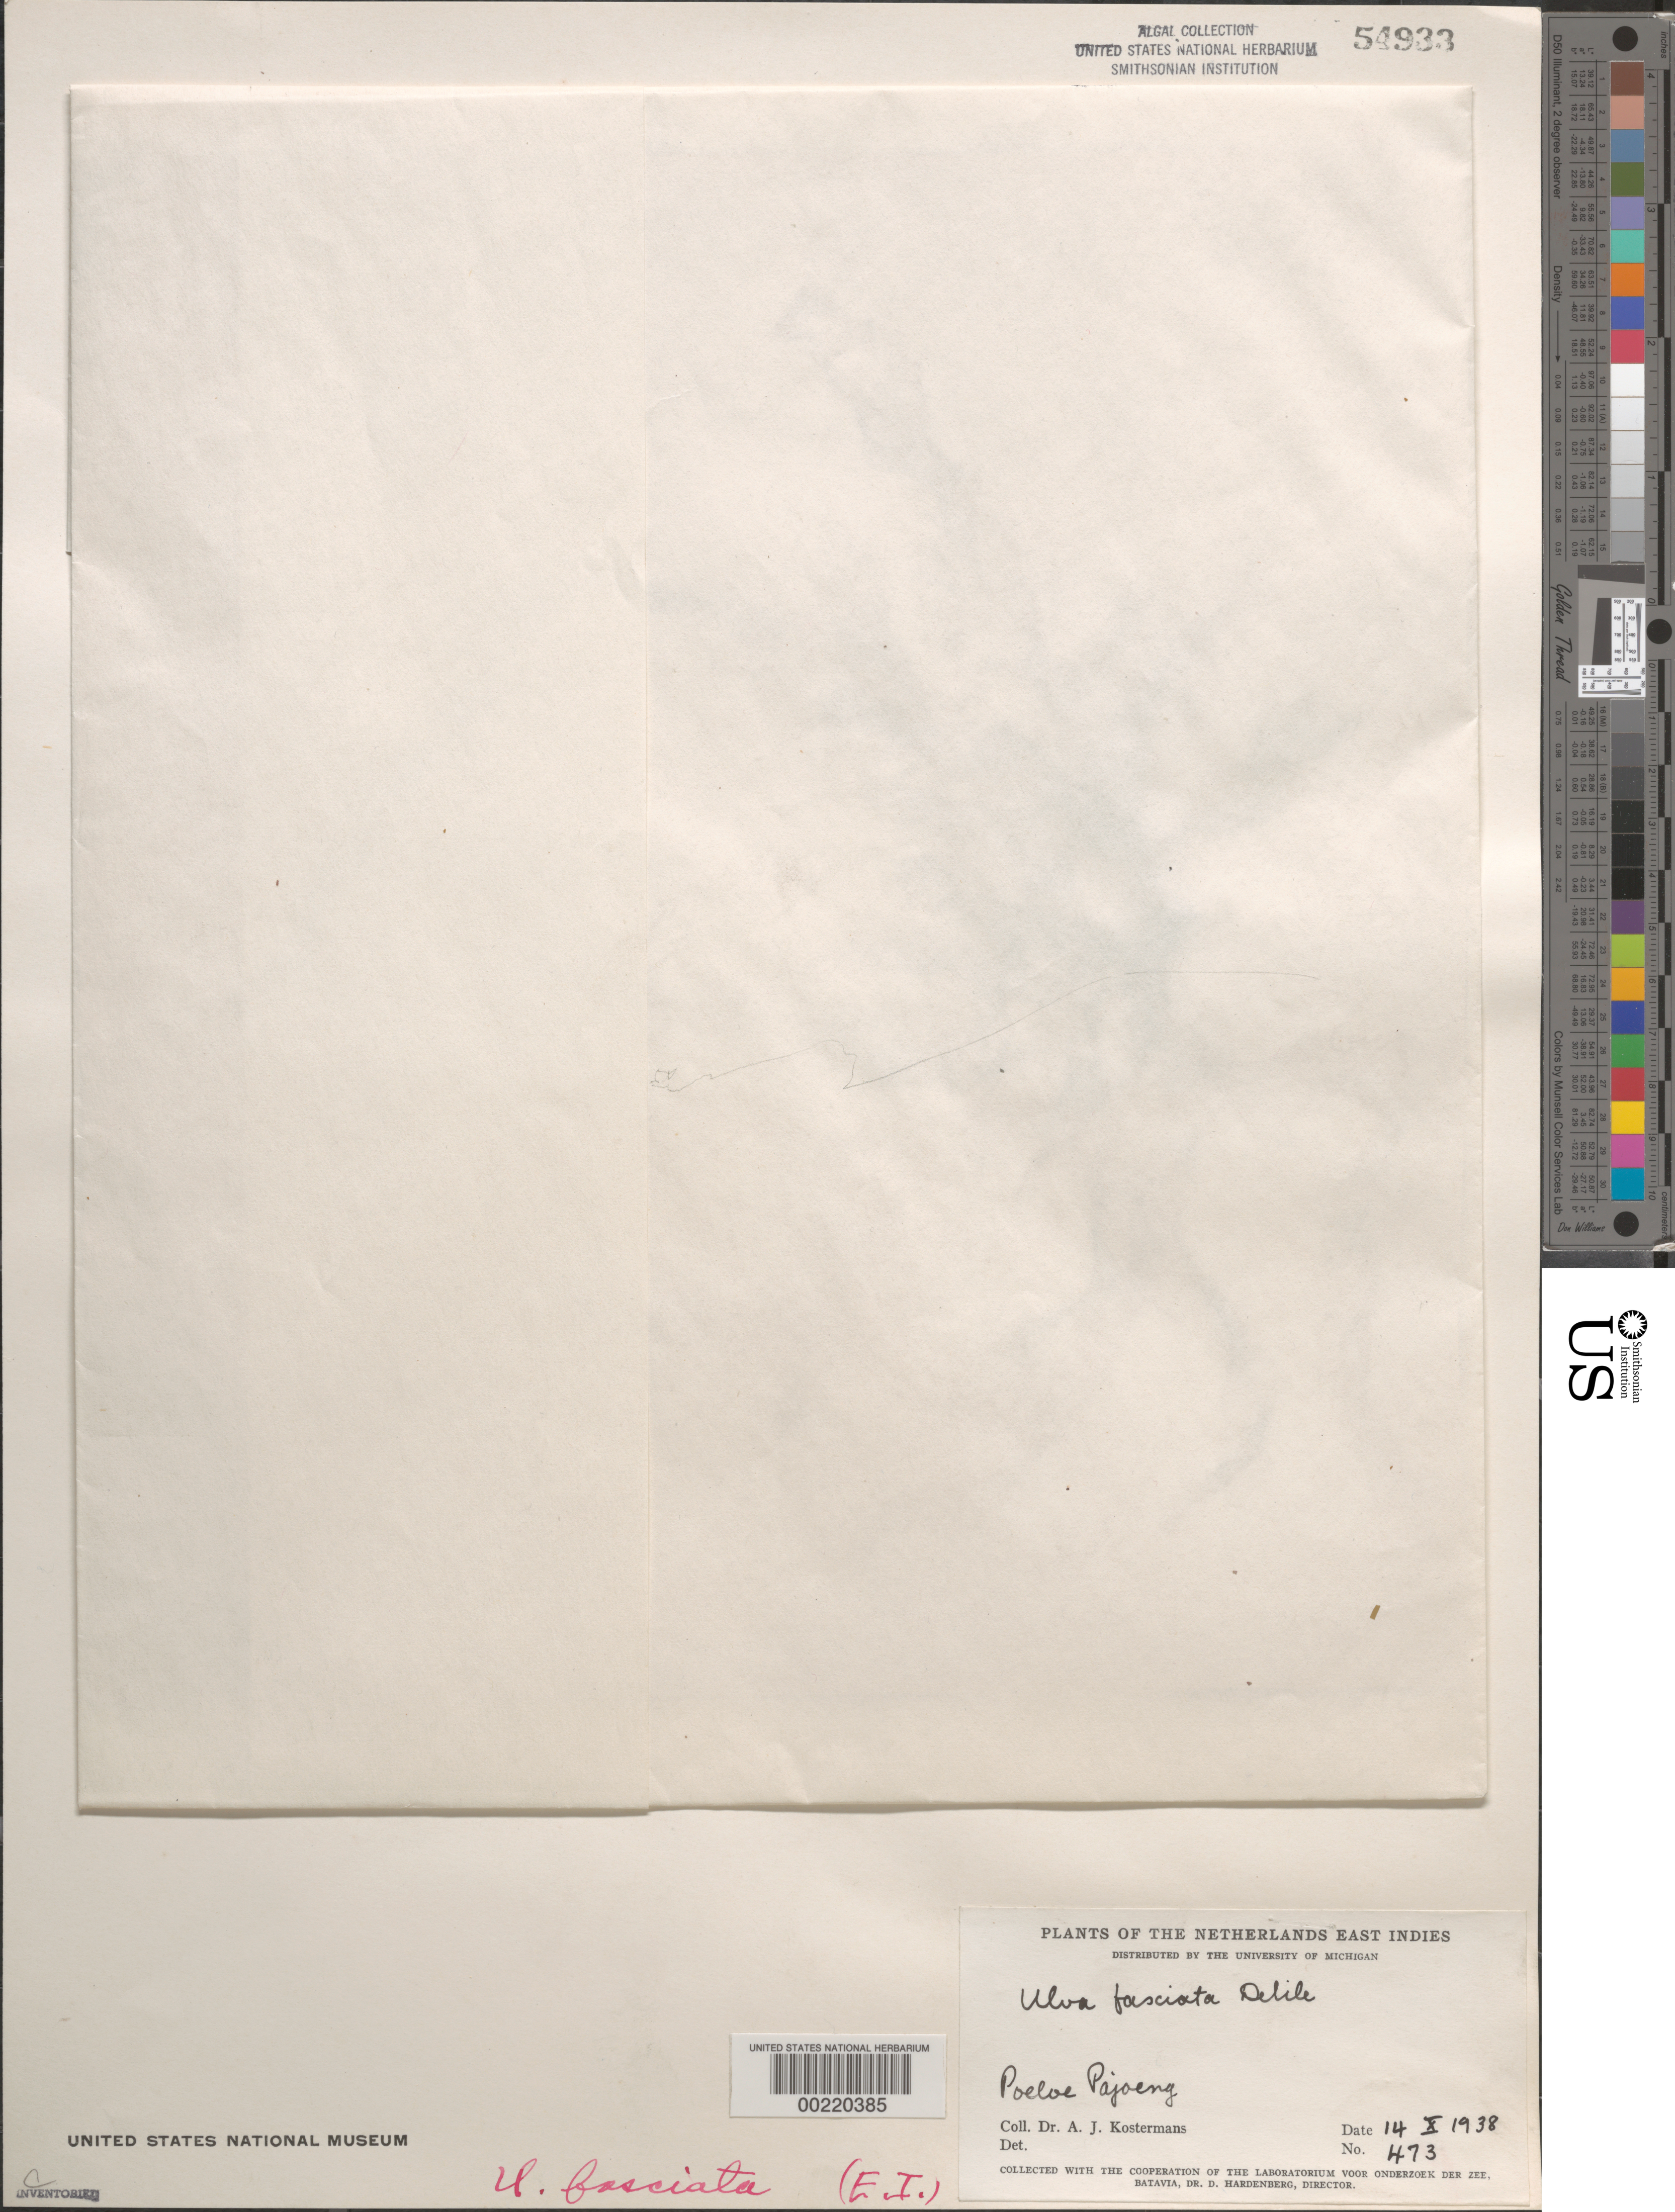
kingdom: Plantae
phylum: Chlorophyta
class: Ulvophyceae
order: Ulvales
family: Ulvaceae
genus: Ulva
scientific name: Ulva lactuca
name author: L.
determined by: Algae name updating Project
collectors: A. J. G. Kostermans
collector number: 473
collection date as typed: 14 Oct 1938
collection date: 1938-10-14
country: Indonesia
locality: Poeloe pajoeng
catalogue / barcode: US 54933